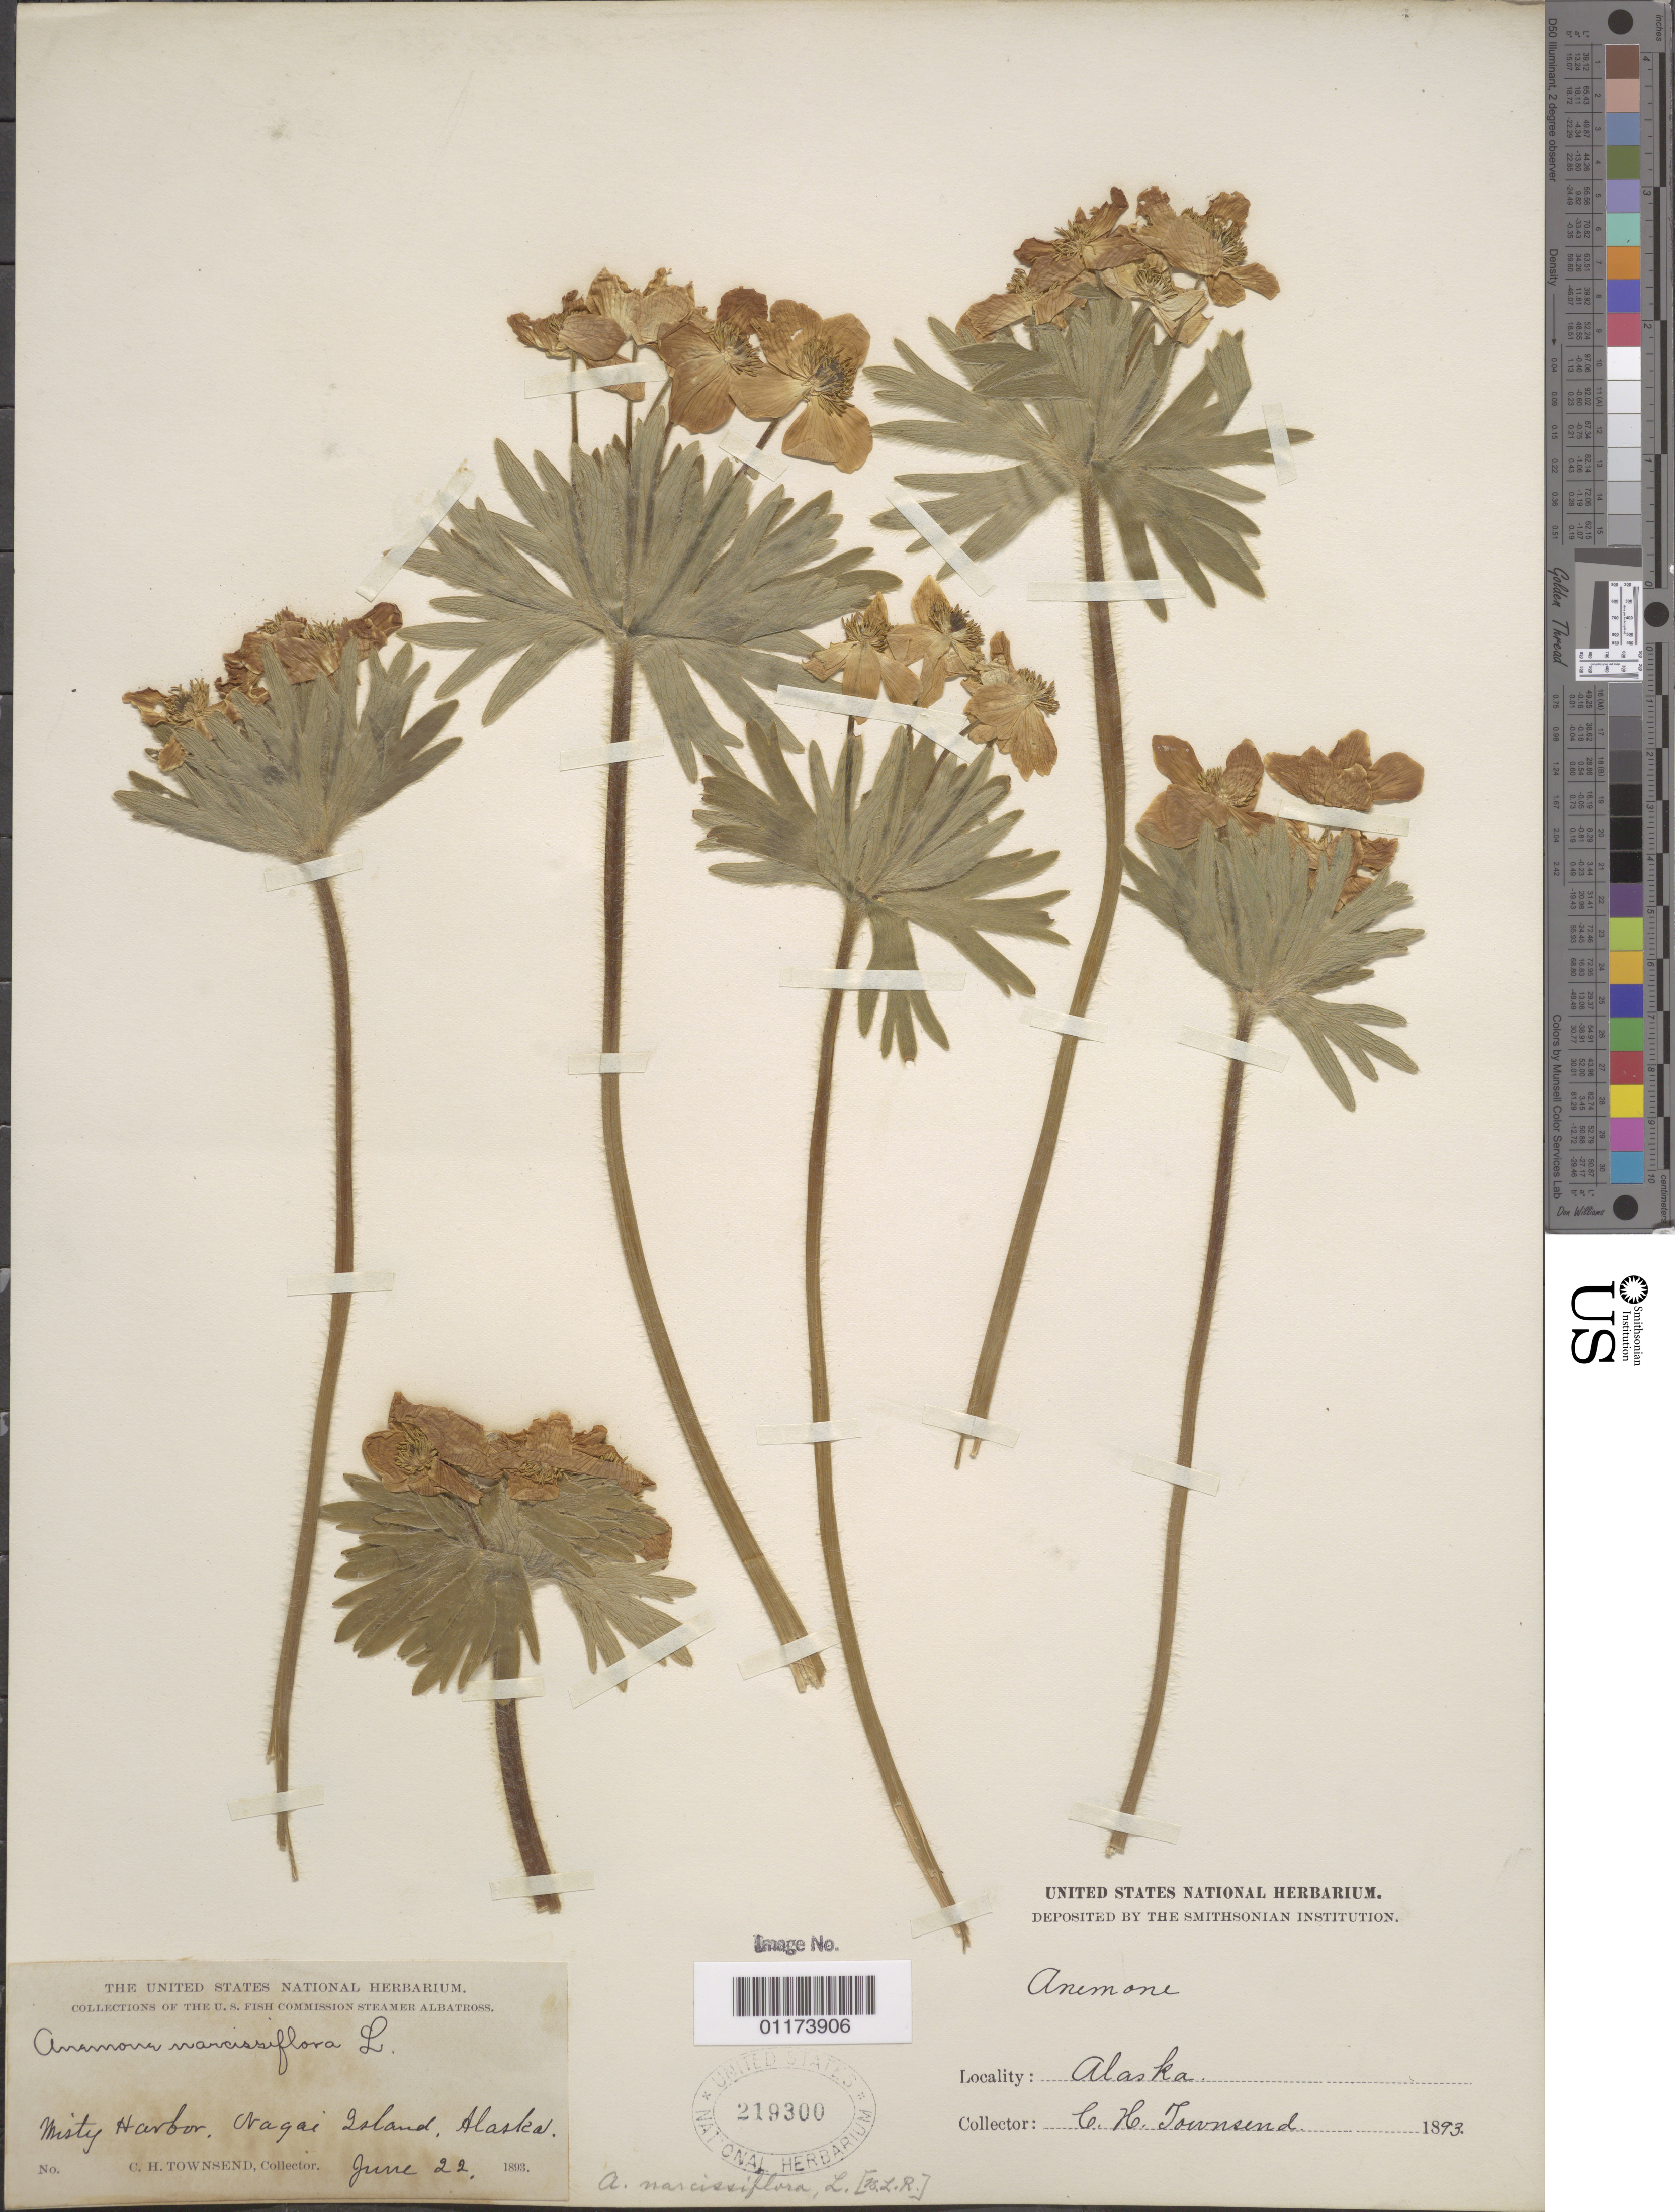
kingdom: Plantae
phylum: Tracheophyta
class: Magnoliopsida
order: Ranunculales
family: Ranunculaceae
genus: Anemone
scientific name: Anemone narcissiflora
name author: L.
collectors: C. H. Townsend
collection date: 1893-06-22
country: United States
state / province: Alaska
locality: Misty Harbor, Nagai Island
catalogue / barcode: US 219300